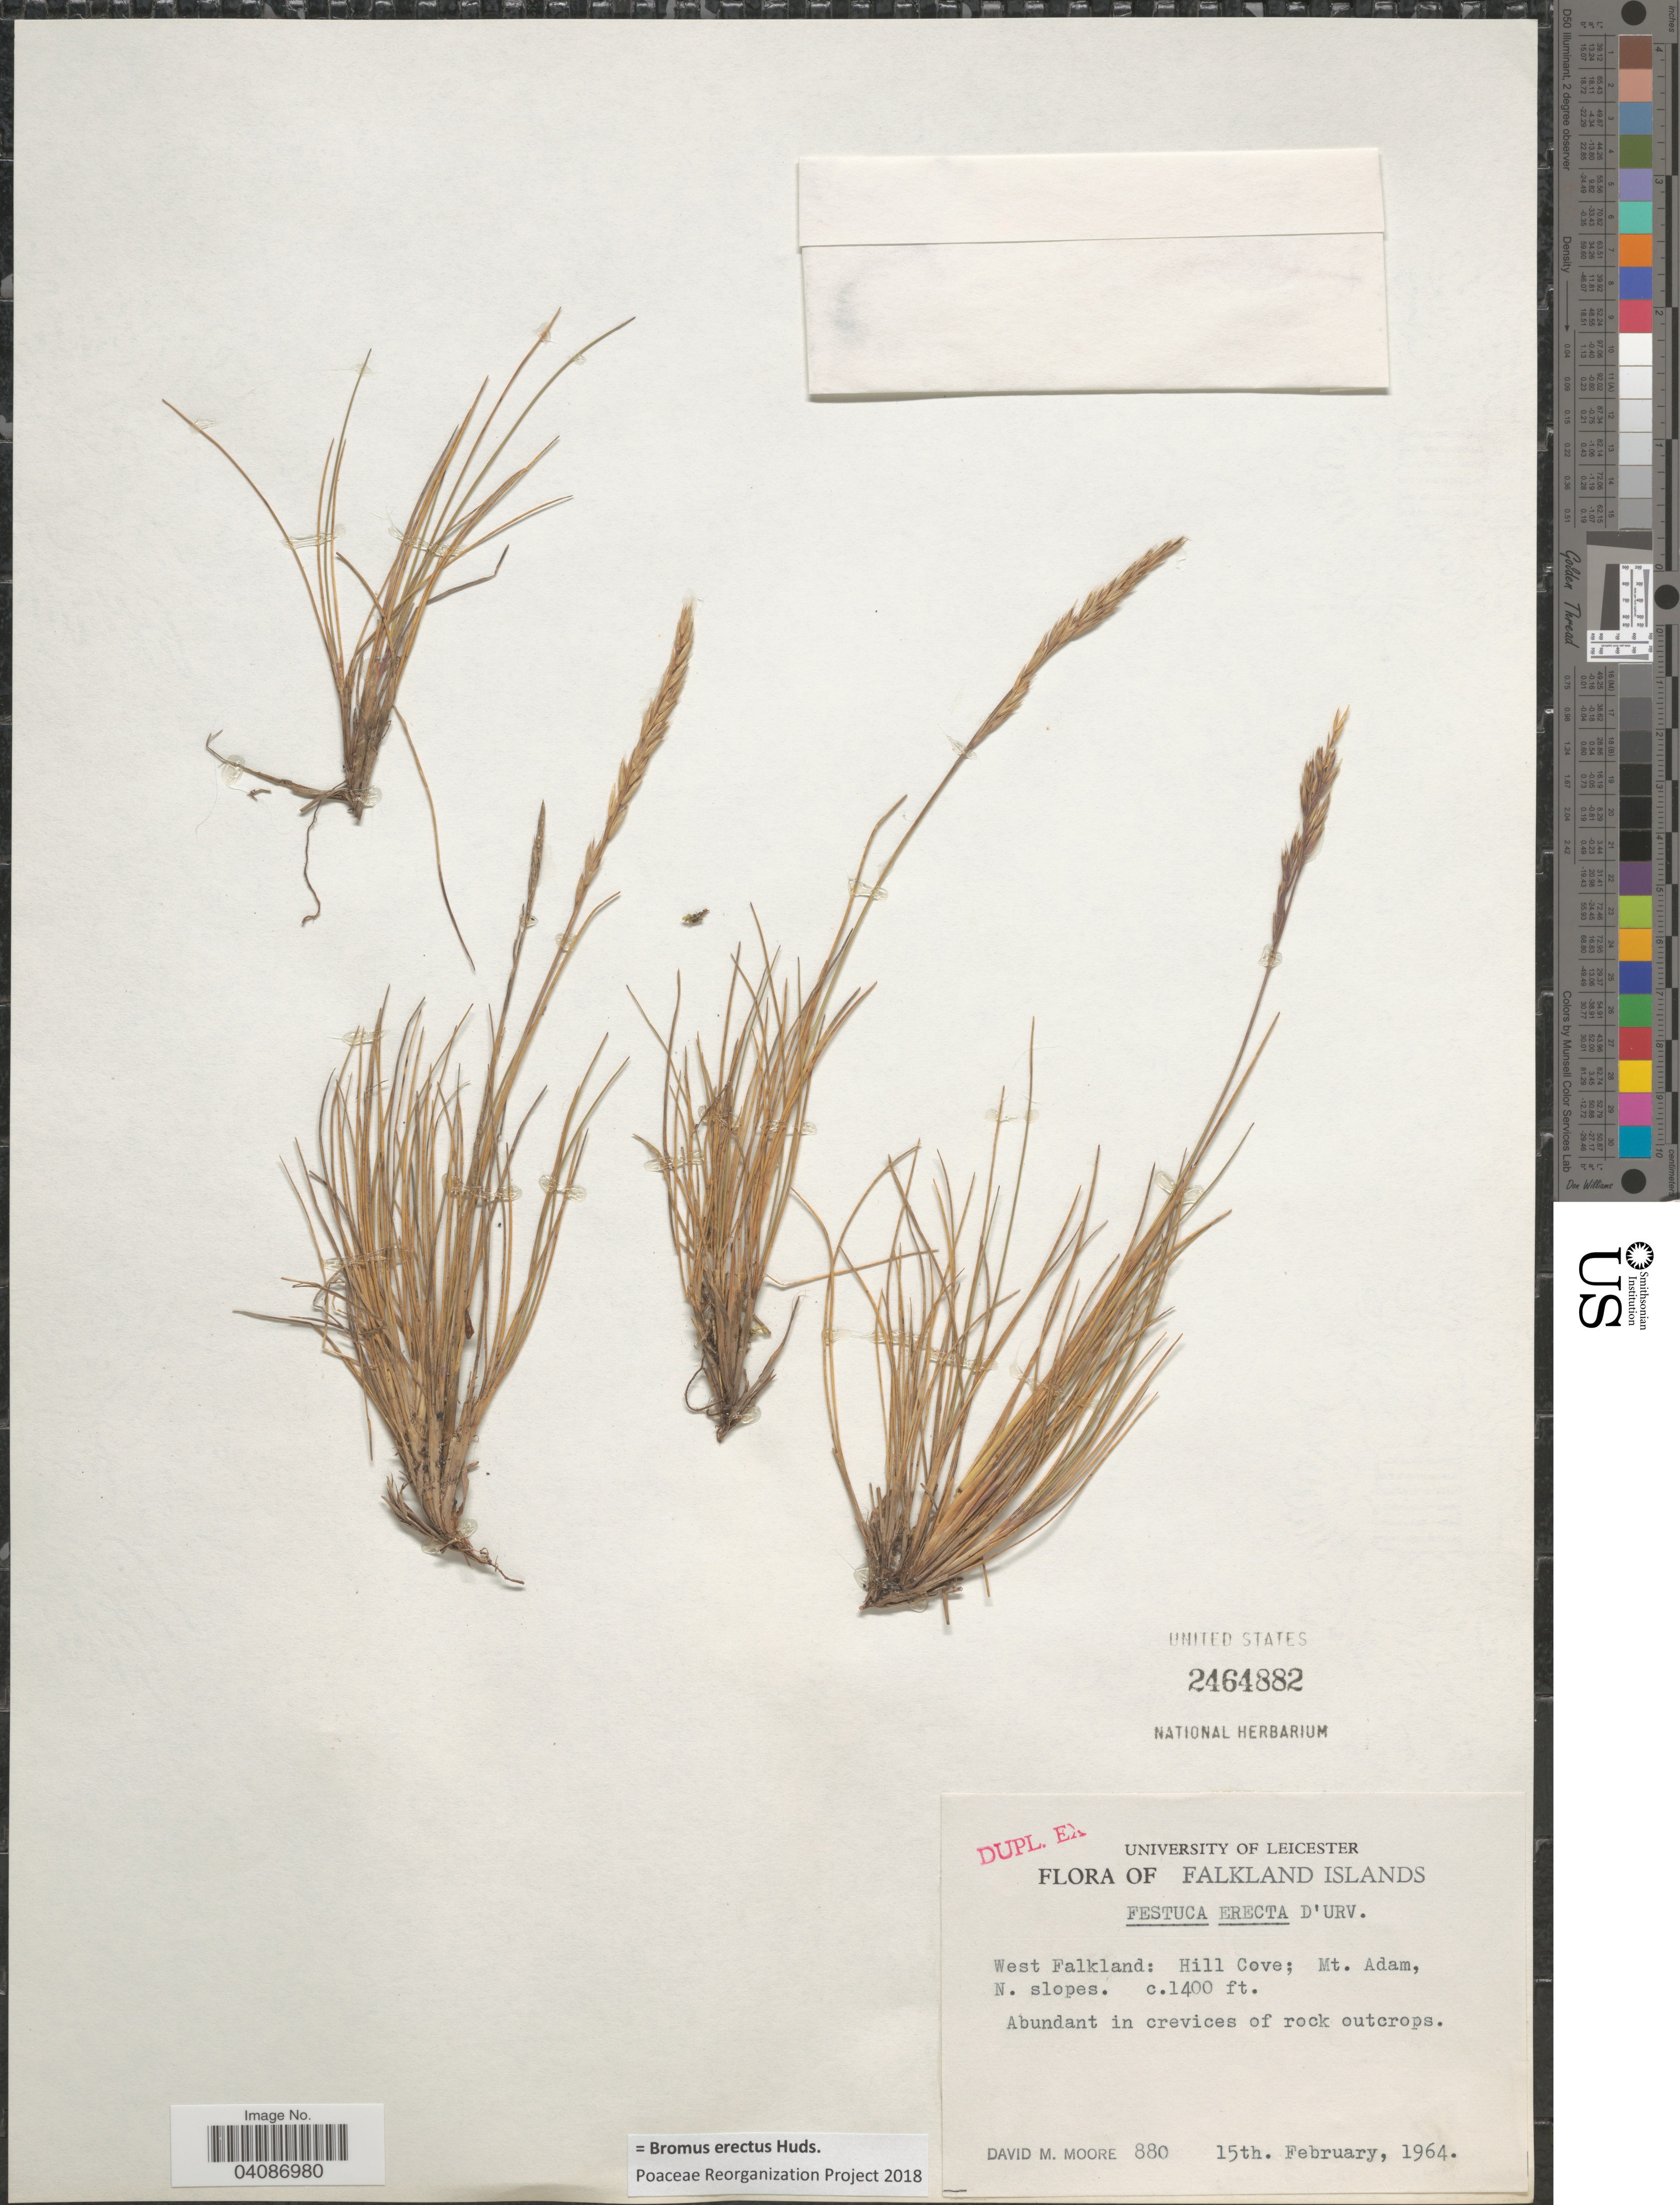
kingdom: Plantae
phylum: Tracheophyta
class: Liliopsida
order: Poales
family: Poaceae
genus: Bromus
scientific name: Bromus erectus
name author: Huds.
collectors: D. Moore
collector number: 880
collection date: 1964-02-15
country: Falkland Islands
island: West Falkland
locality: West Falkland: Hill Cove; Mt. Adam, N. slopes.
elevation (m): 427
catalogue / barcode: US 2464882